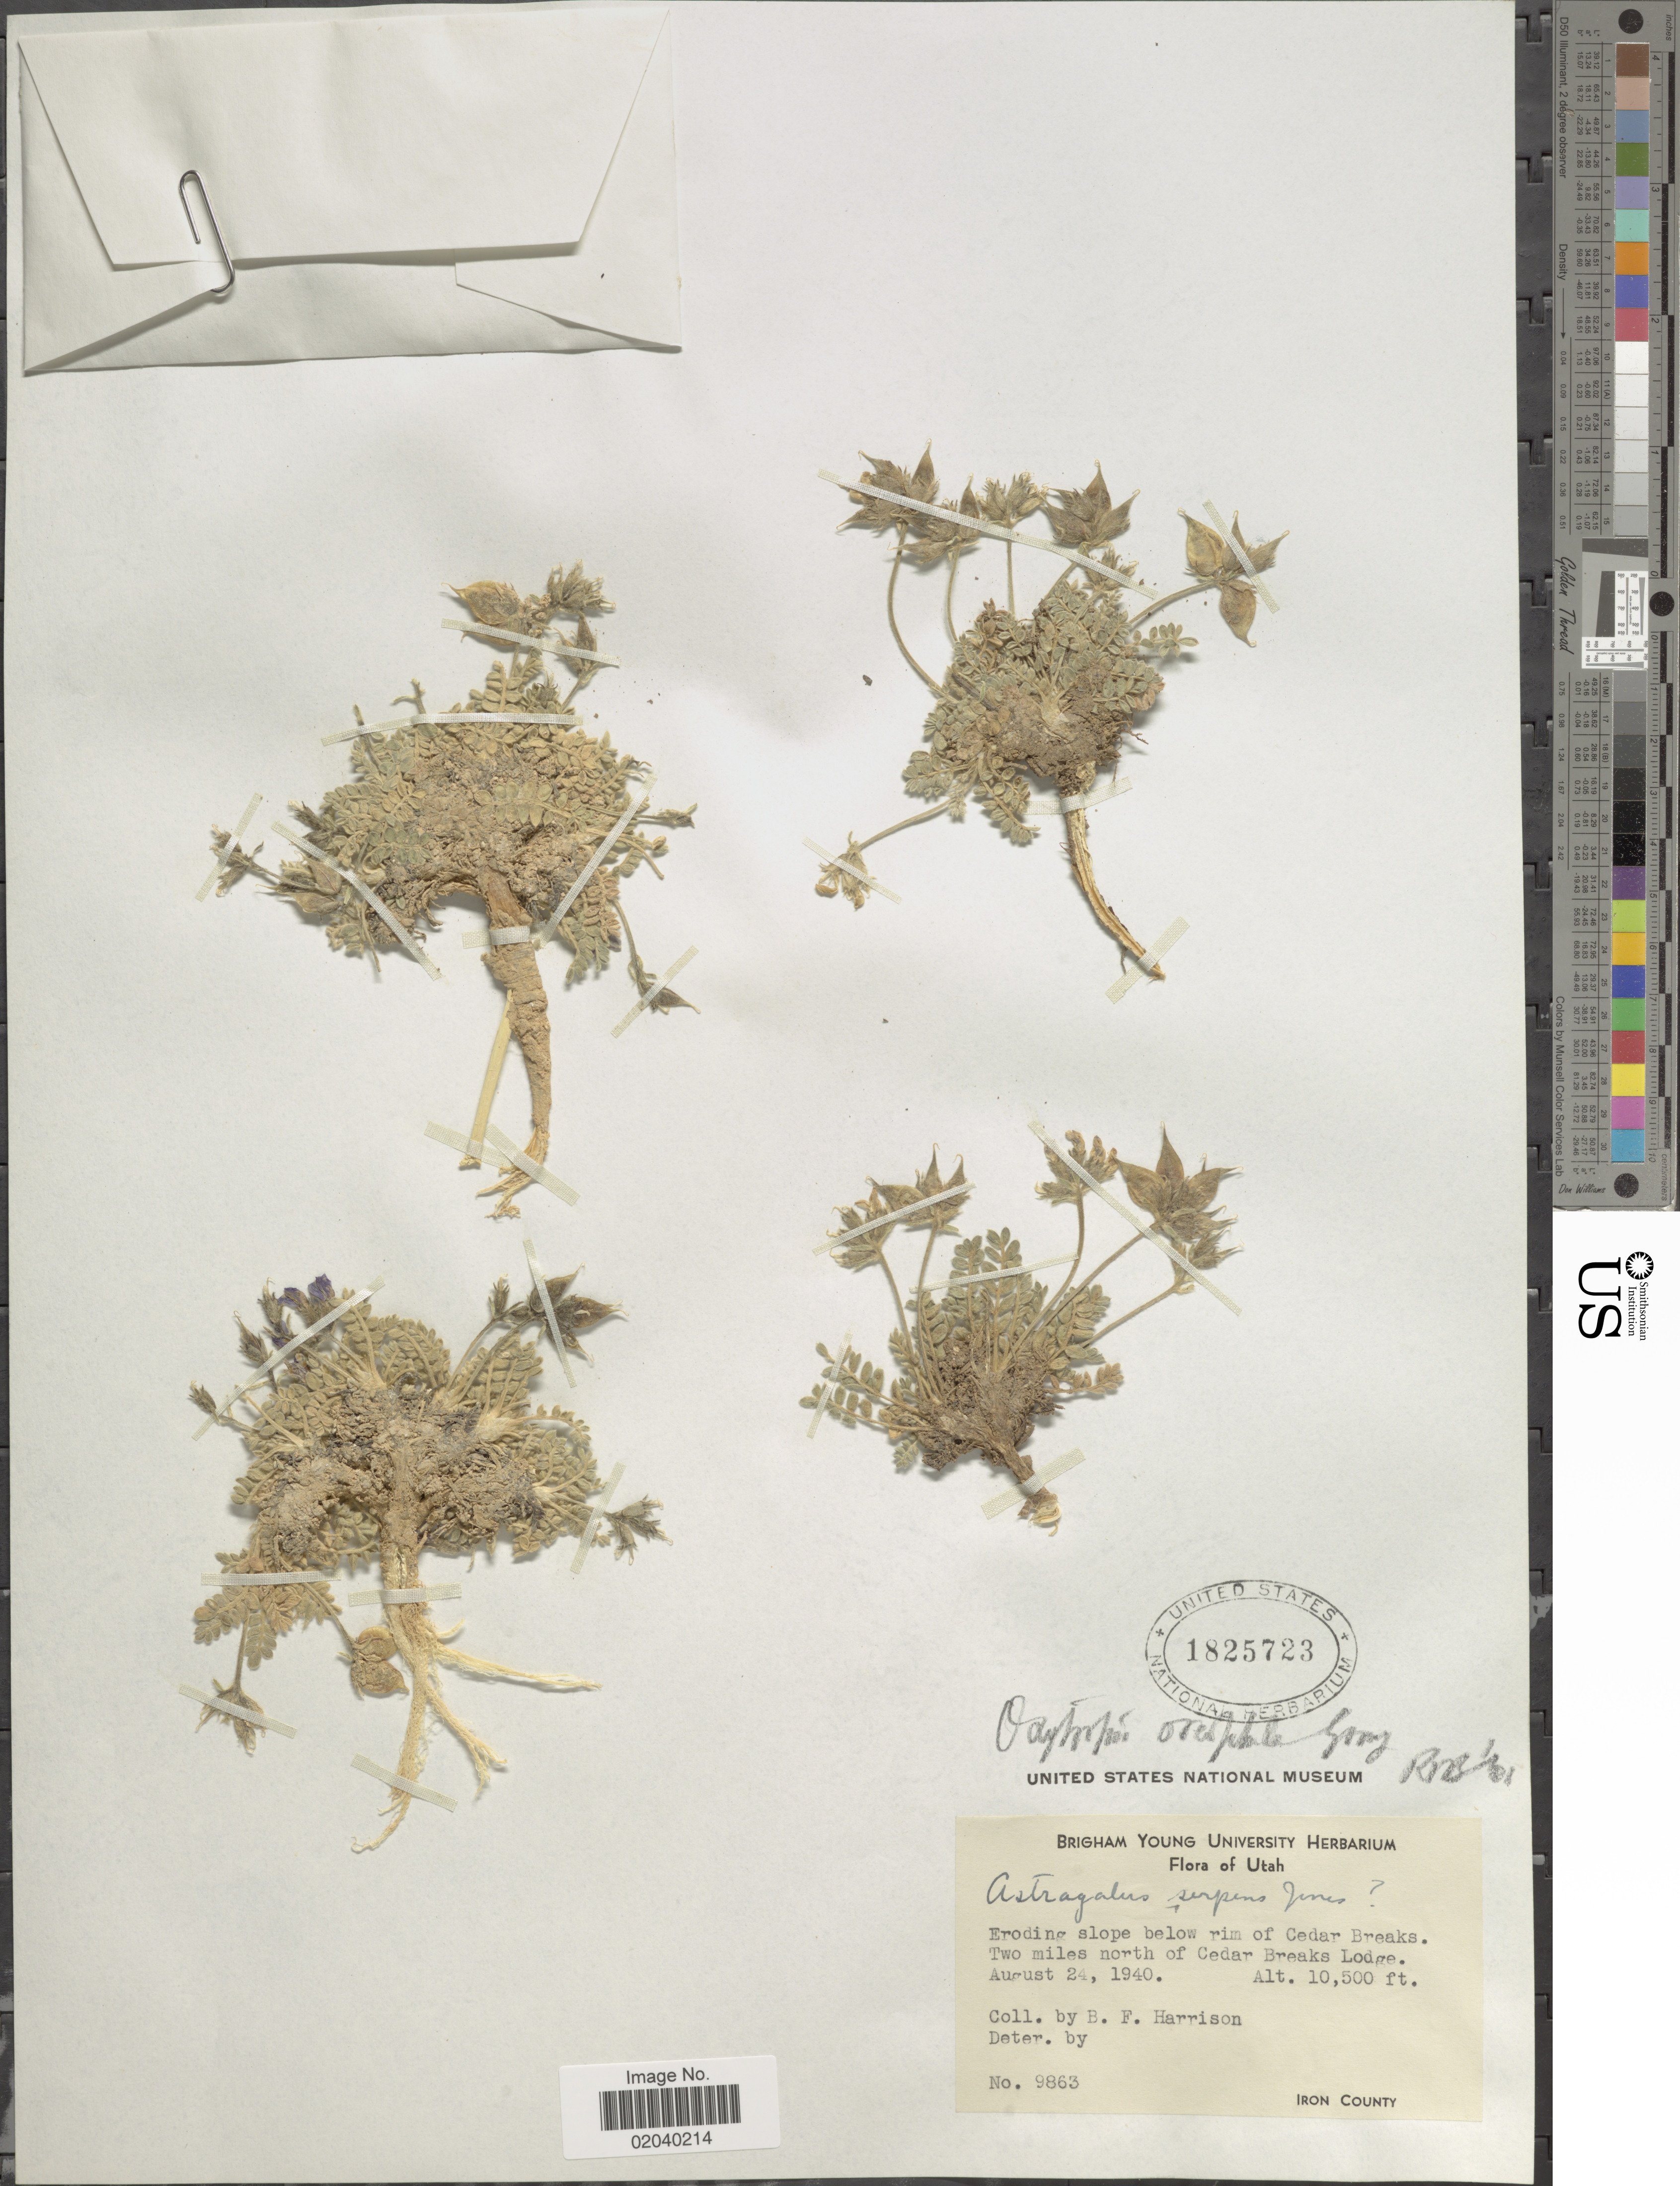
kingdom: Plantae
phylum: Tracheophyta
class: Magnoliopsida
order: Fabales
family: Fabaceae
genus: Oxytropis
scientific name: Oxytropis oreophila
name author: A. Gray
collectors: B. F. Harrison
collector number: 9863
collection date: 1940-08-24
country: United States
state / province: Utah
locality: Eroding slope below rim of Cedar Breaks. Two miles north of Cedar Breaks Lodge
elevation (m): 3200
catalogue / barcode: US 1825723